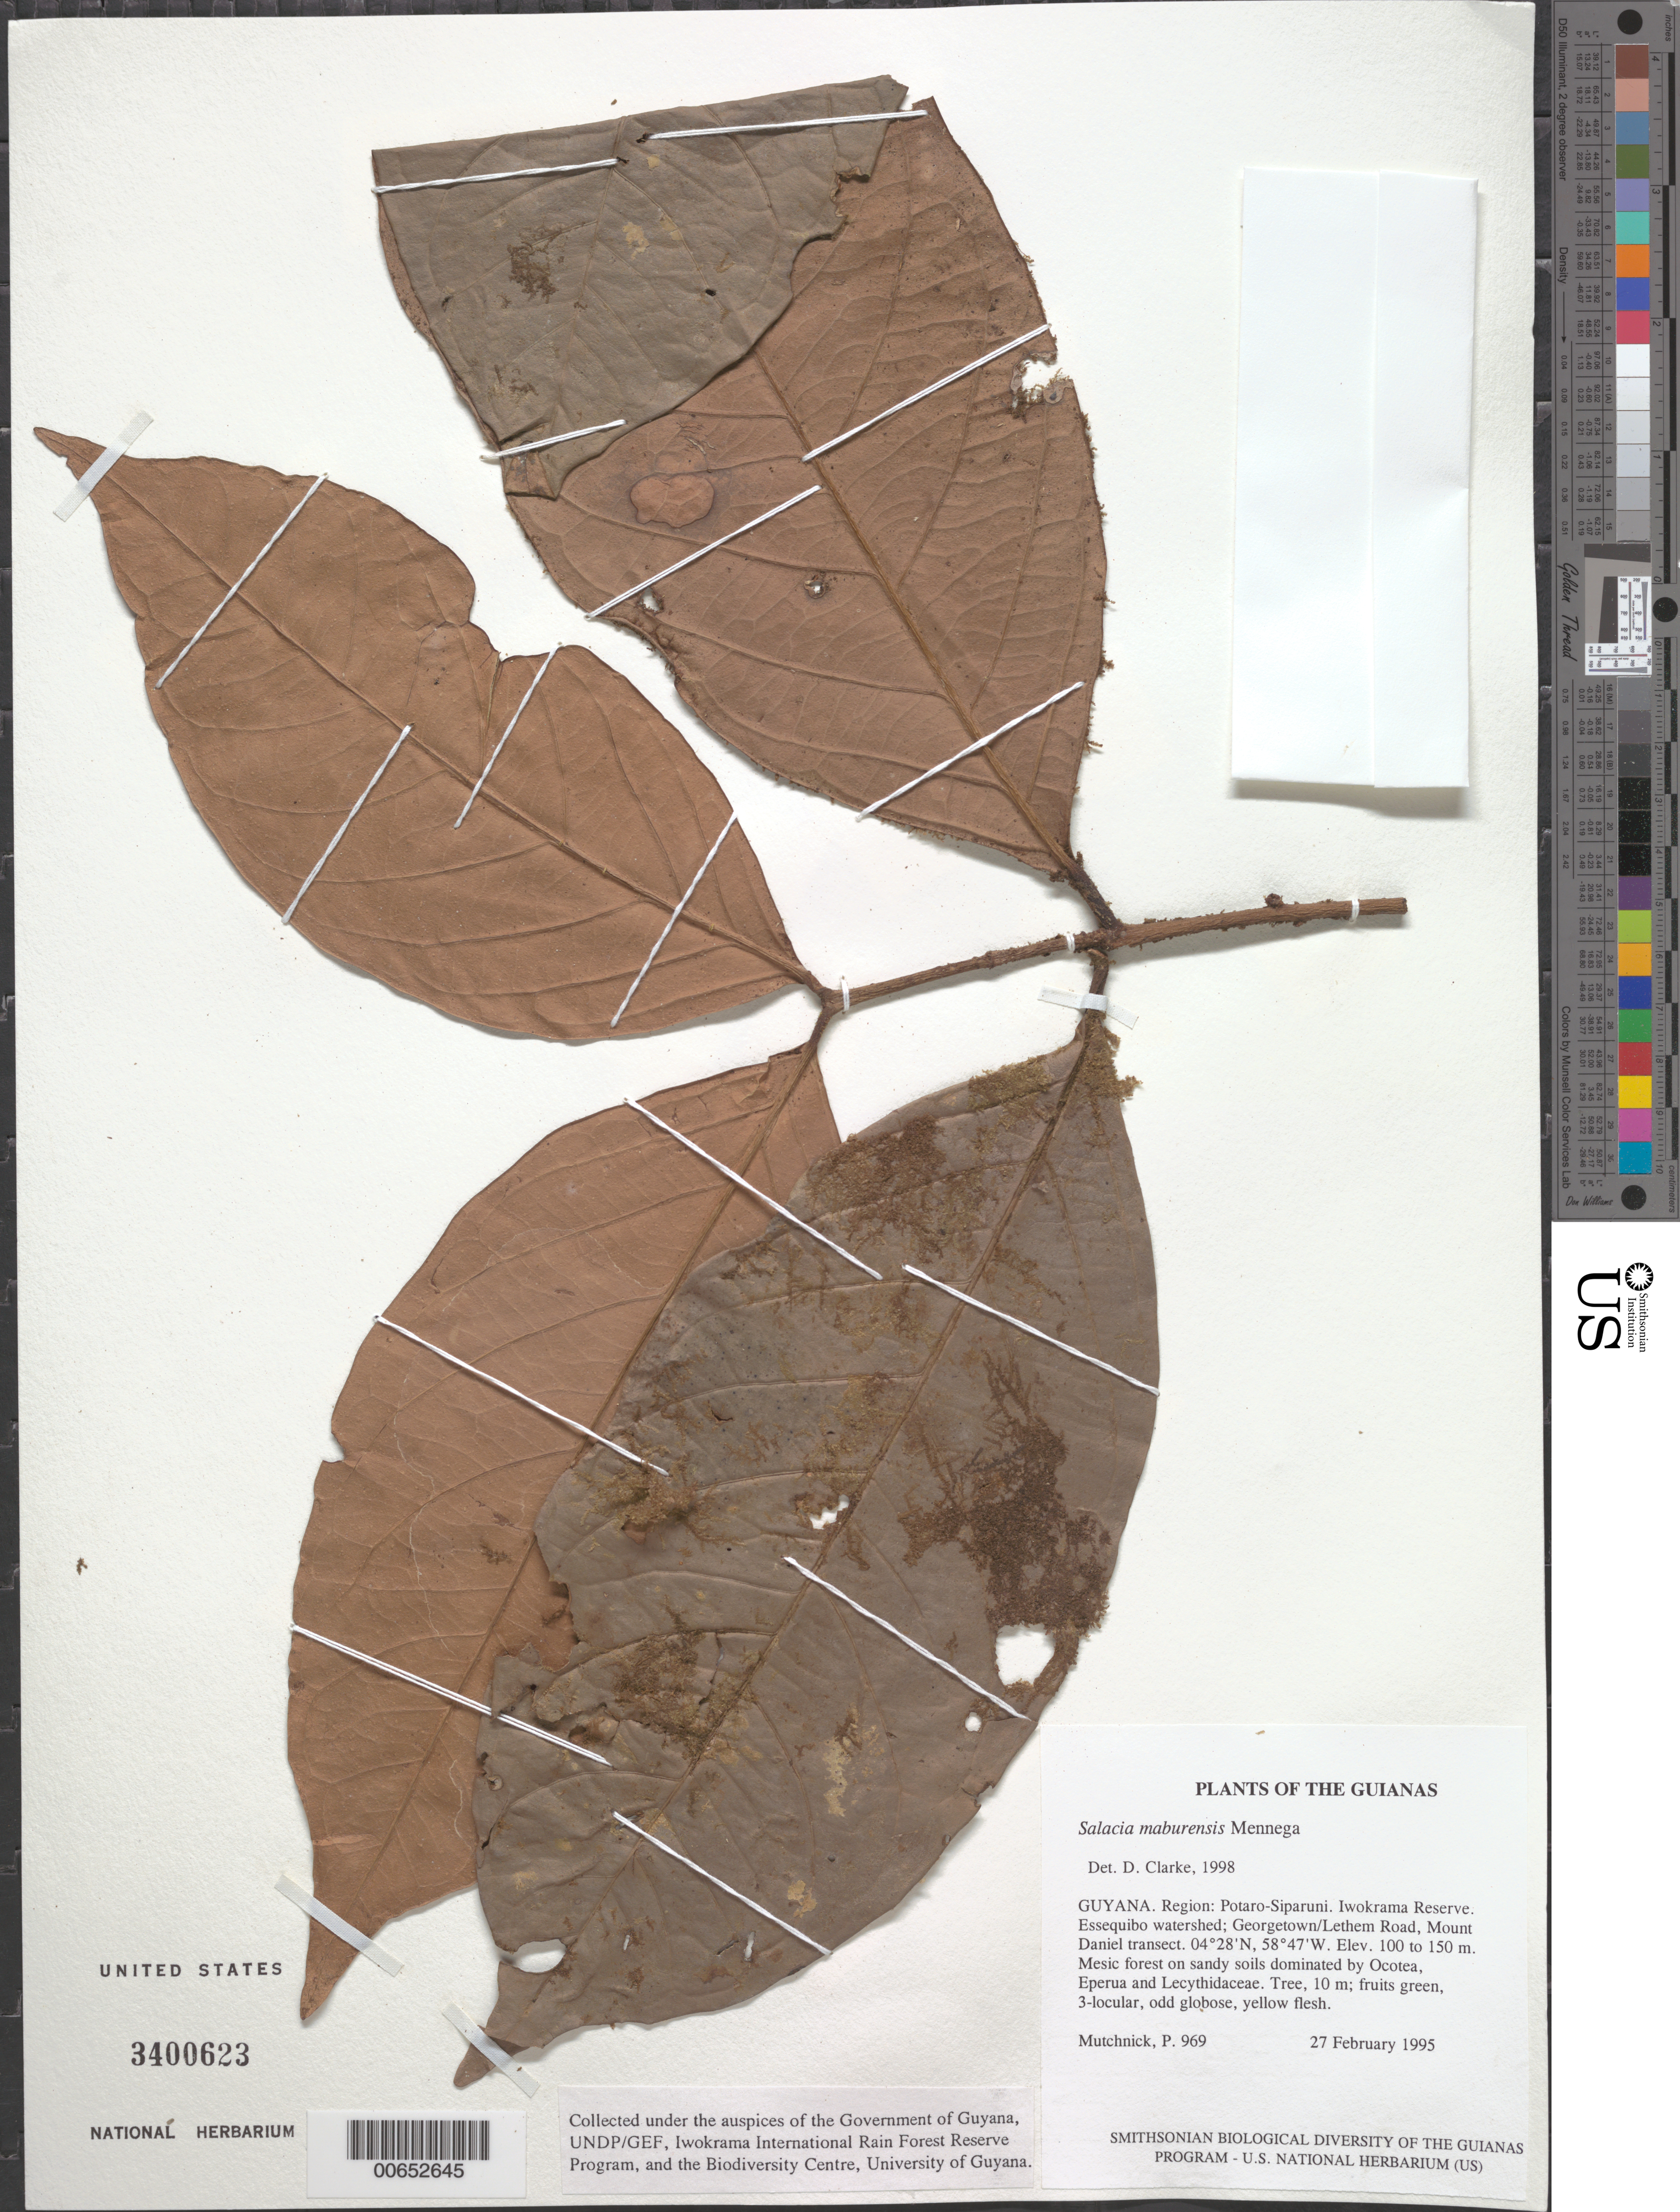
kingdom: Plantae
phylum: Tracheophyta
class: Magnoliopsida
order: Celastrales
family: Celastraceae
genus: Salacia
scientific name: Salacia maburensis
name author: Mennega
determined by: Clarke, H. D., University of North Carolina (Asheville)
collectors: P. Mutchnick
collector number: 969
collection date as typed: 27 February 1995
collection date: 1995-02-27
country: Guyana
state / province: Potaro-Siparuni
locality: Iwokrama Reserve. Essequibo watershed; Georgetown/Lethem Road, Mount Daniel transect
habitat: Mesic forest on sandy soils dominated by Ocotea, Eperua and Lecythidaceae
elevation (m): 100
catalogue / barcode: US 3400623